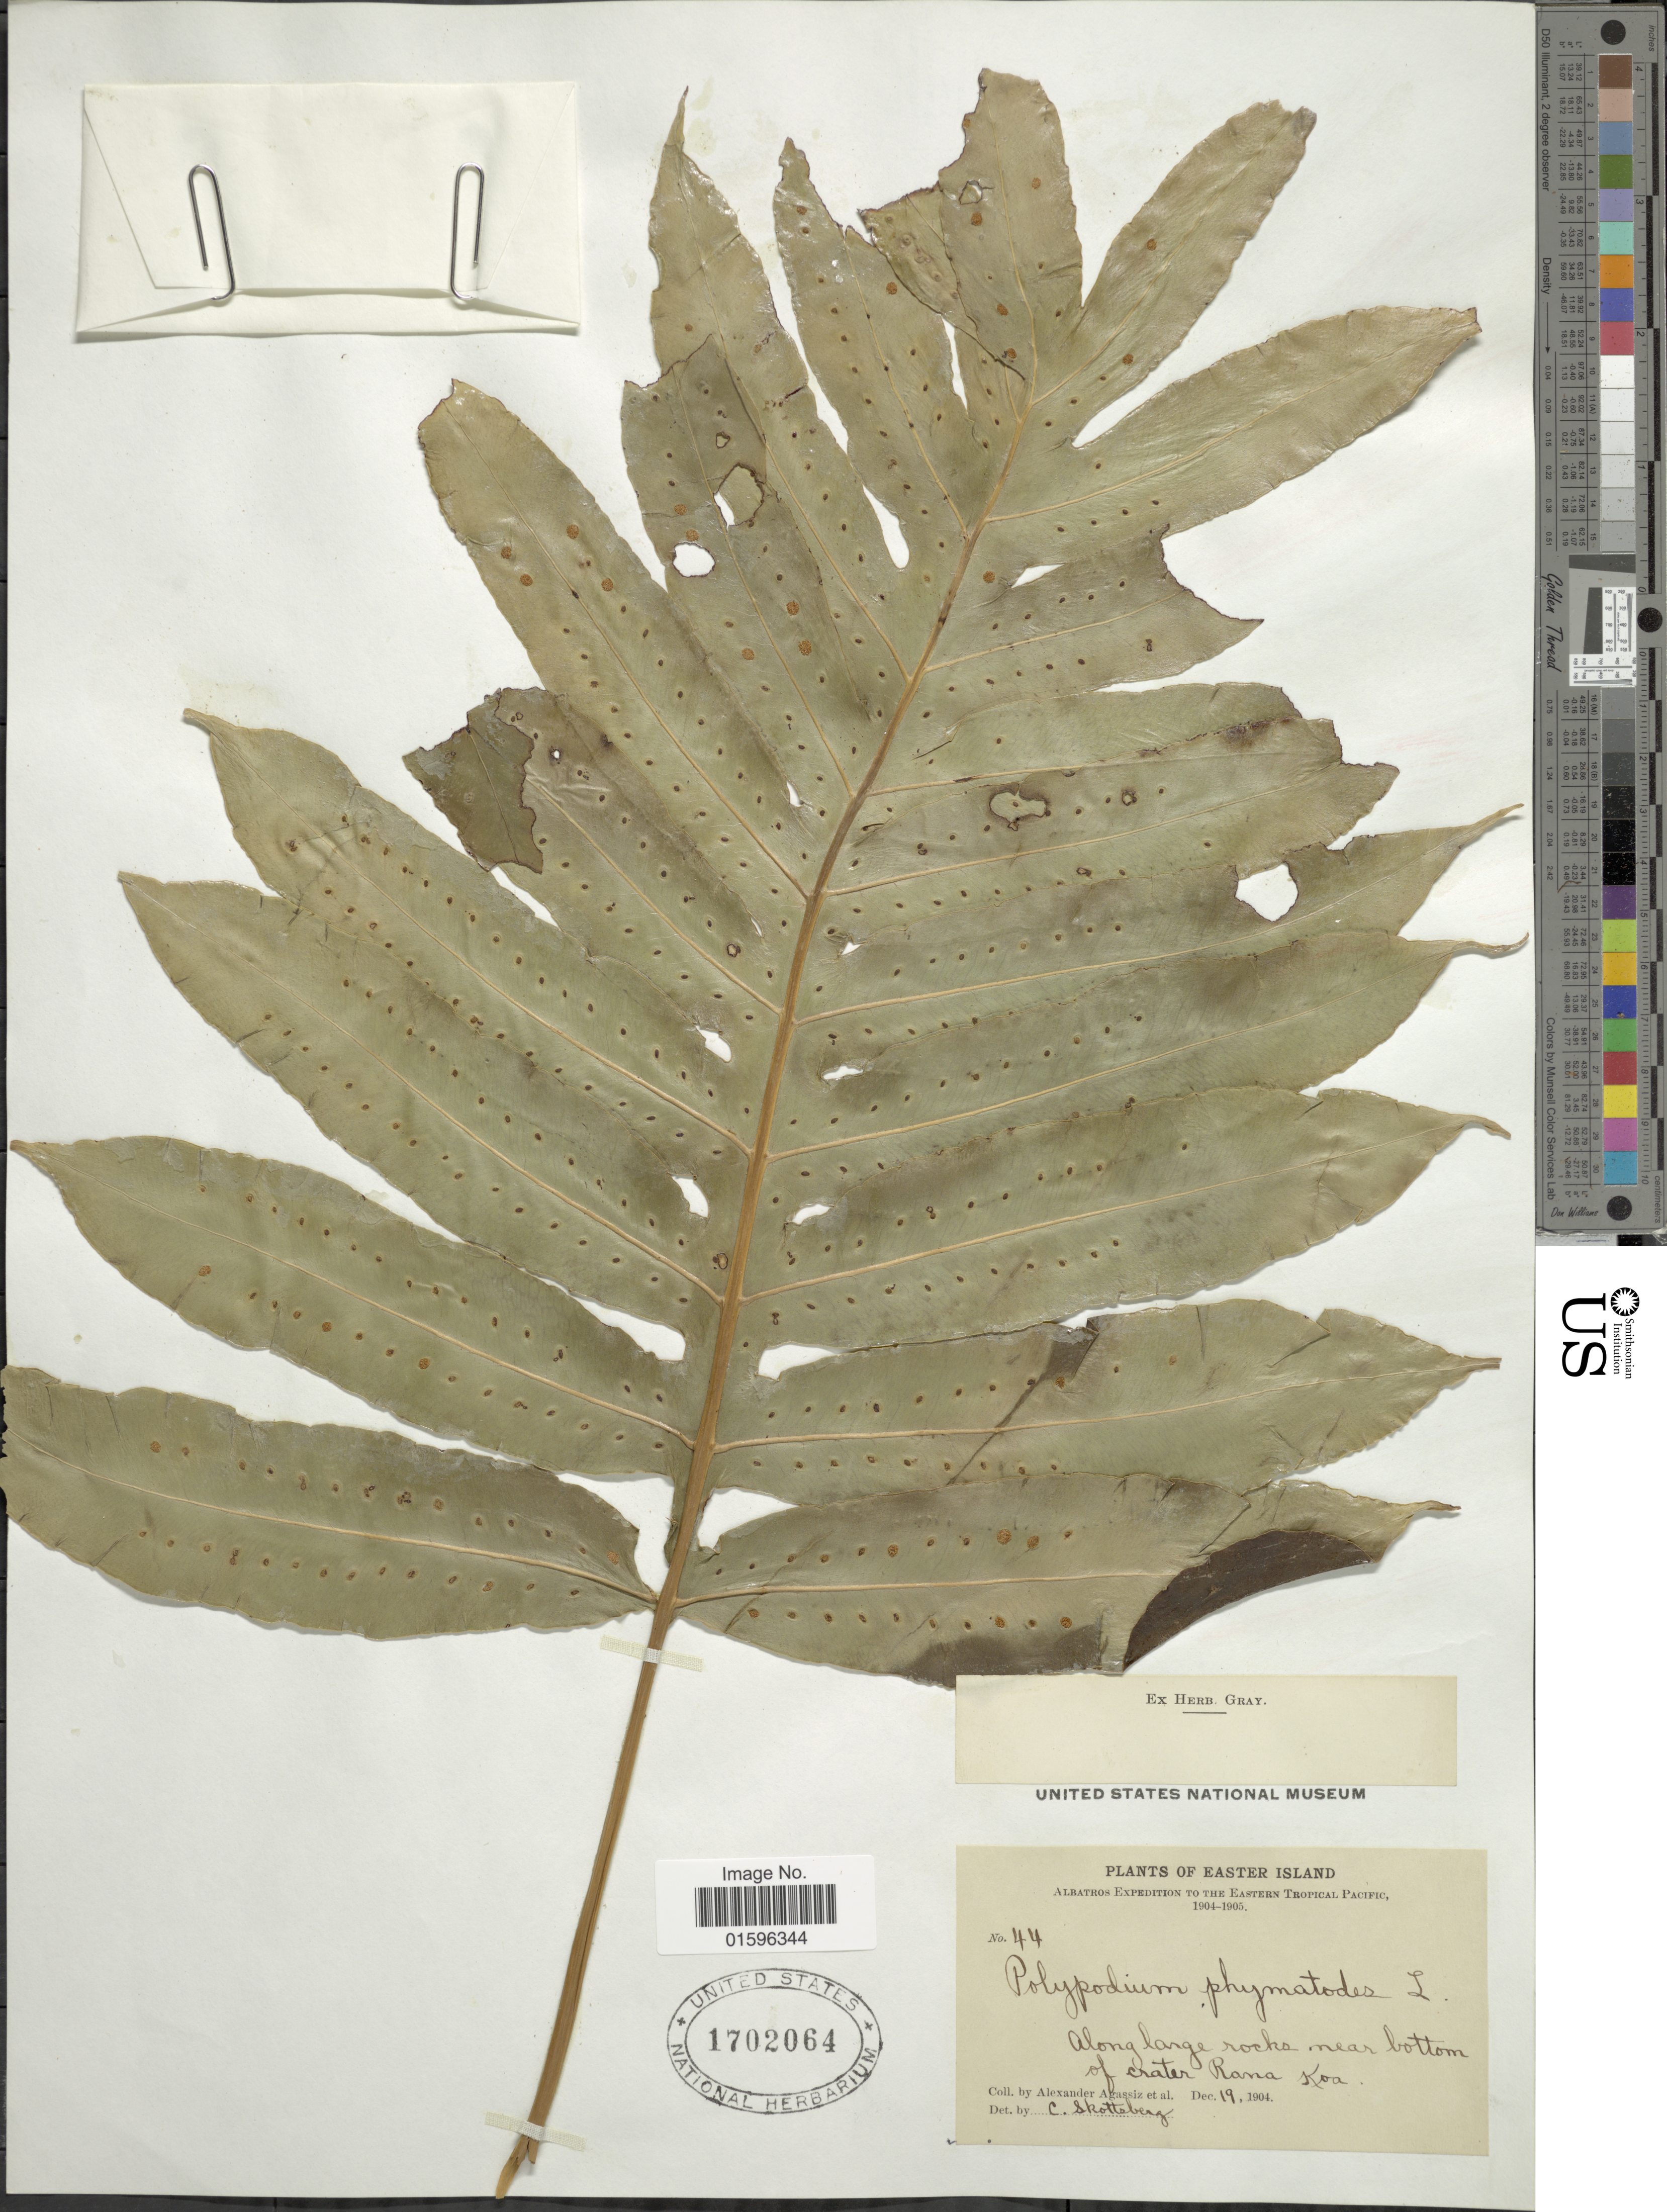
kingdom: Plantae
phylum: Tracheophyta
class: Polypodiopsida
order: Polypodiales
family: Polypodiaceae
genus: Polypodium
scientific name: Polypodium scolopendria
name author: Burm. f.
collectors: A. E. Agassiz & et al.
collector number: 44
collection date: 1904-12-19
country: Chile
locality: Easter Island, along large rocks near bottom of crater Rana Koa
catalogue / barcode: US 1702064